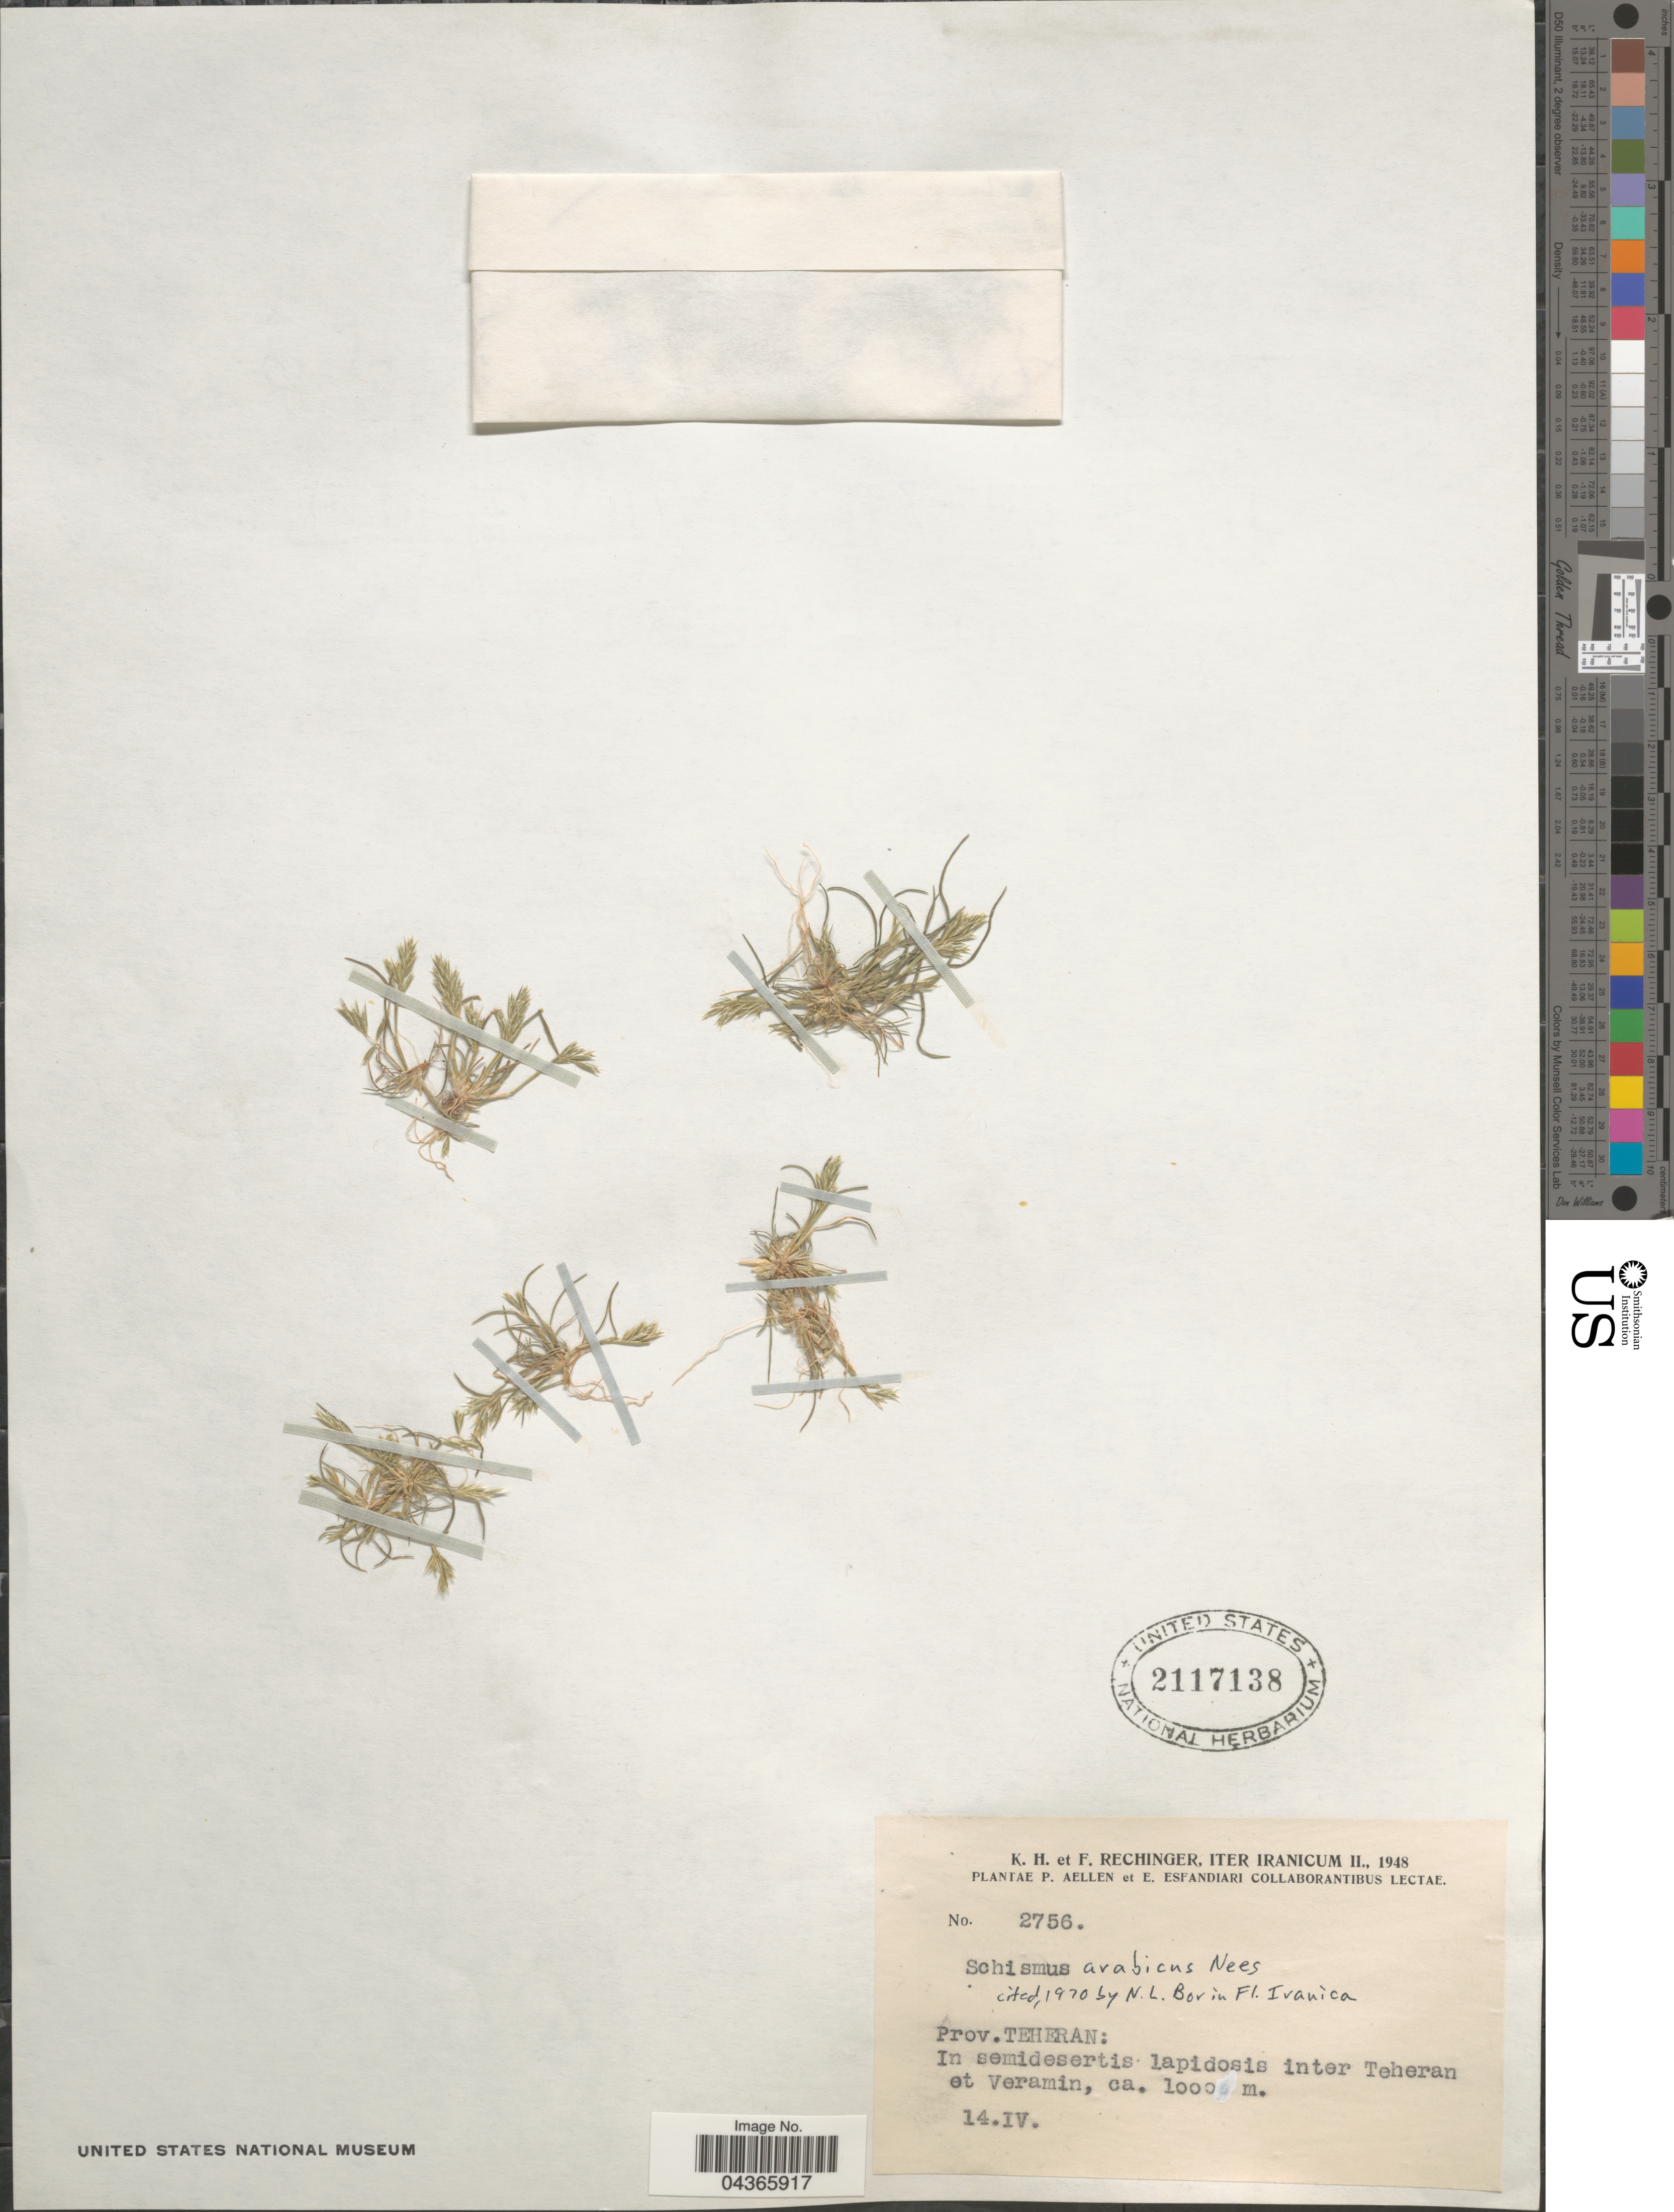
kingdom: Plantae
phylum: Tracheophyta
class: Liliopsida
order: Poales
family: Poaceae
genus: Schismus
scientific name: Schismus arabicus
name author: Nees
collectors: K. H. Rechinger & F. Rechinger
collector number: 2756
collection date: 1948-04-14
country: Iran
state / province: Tehran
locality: Iter Iranicum II., 1948. Prov. Teheran: In semidesertis lapidosis inter Teheran et Veramin.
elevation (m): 1000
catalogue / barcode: US 2117138